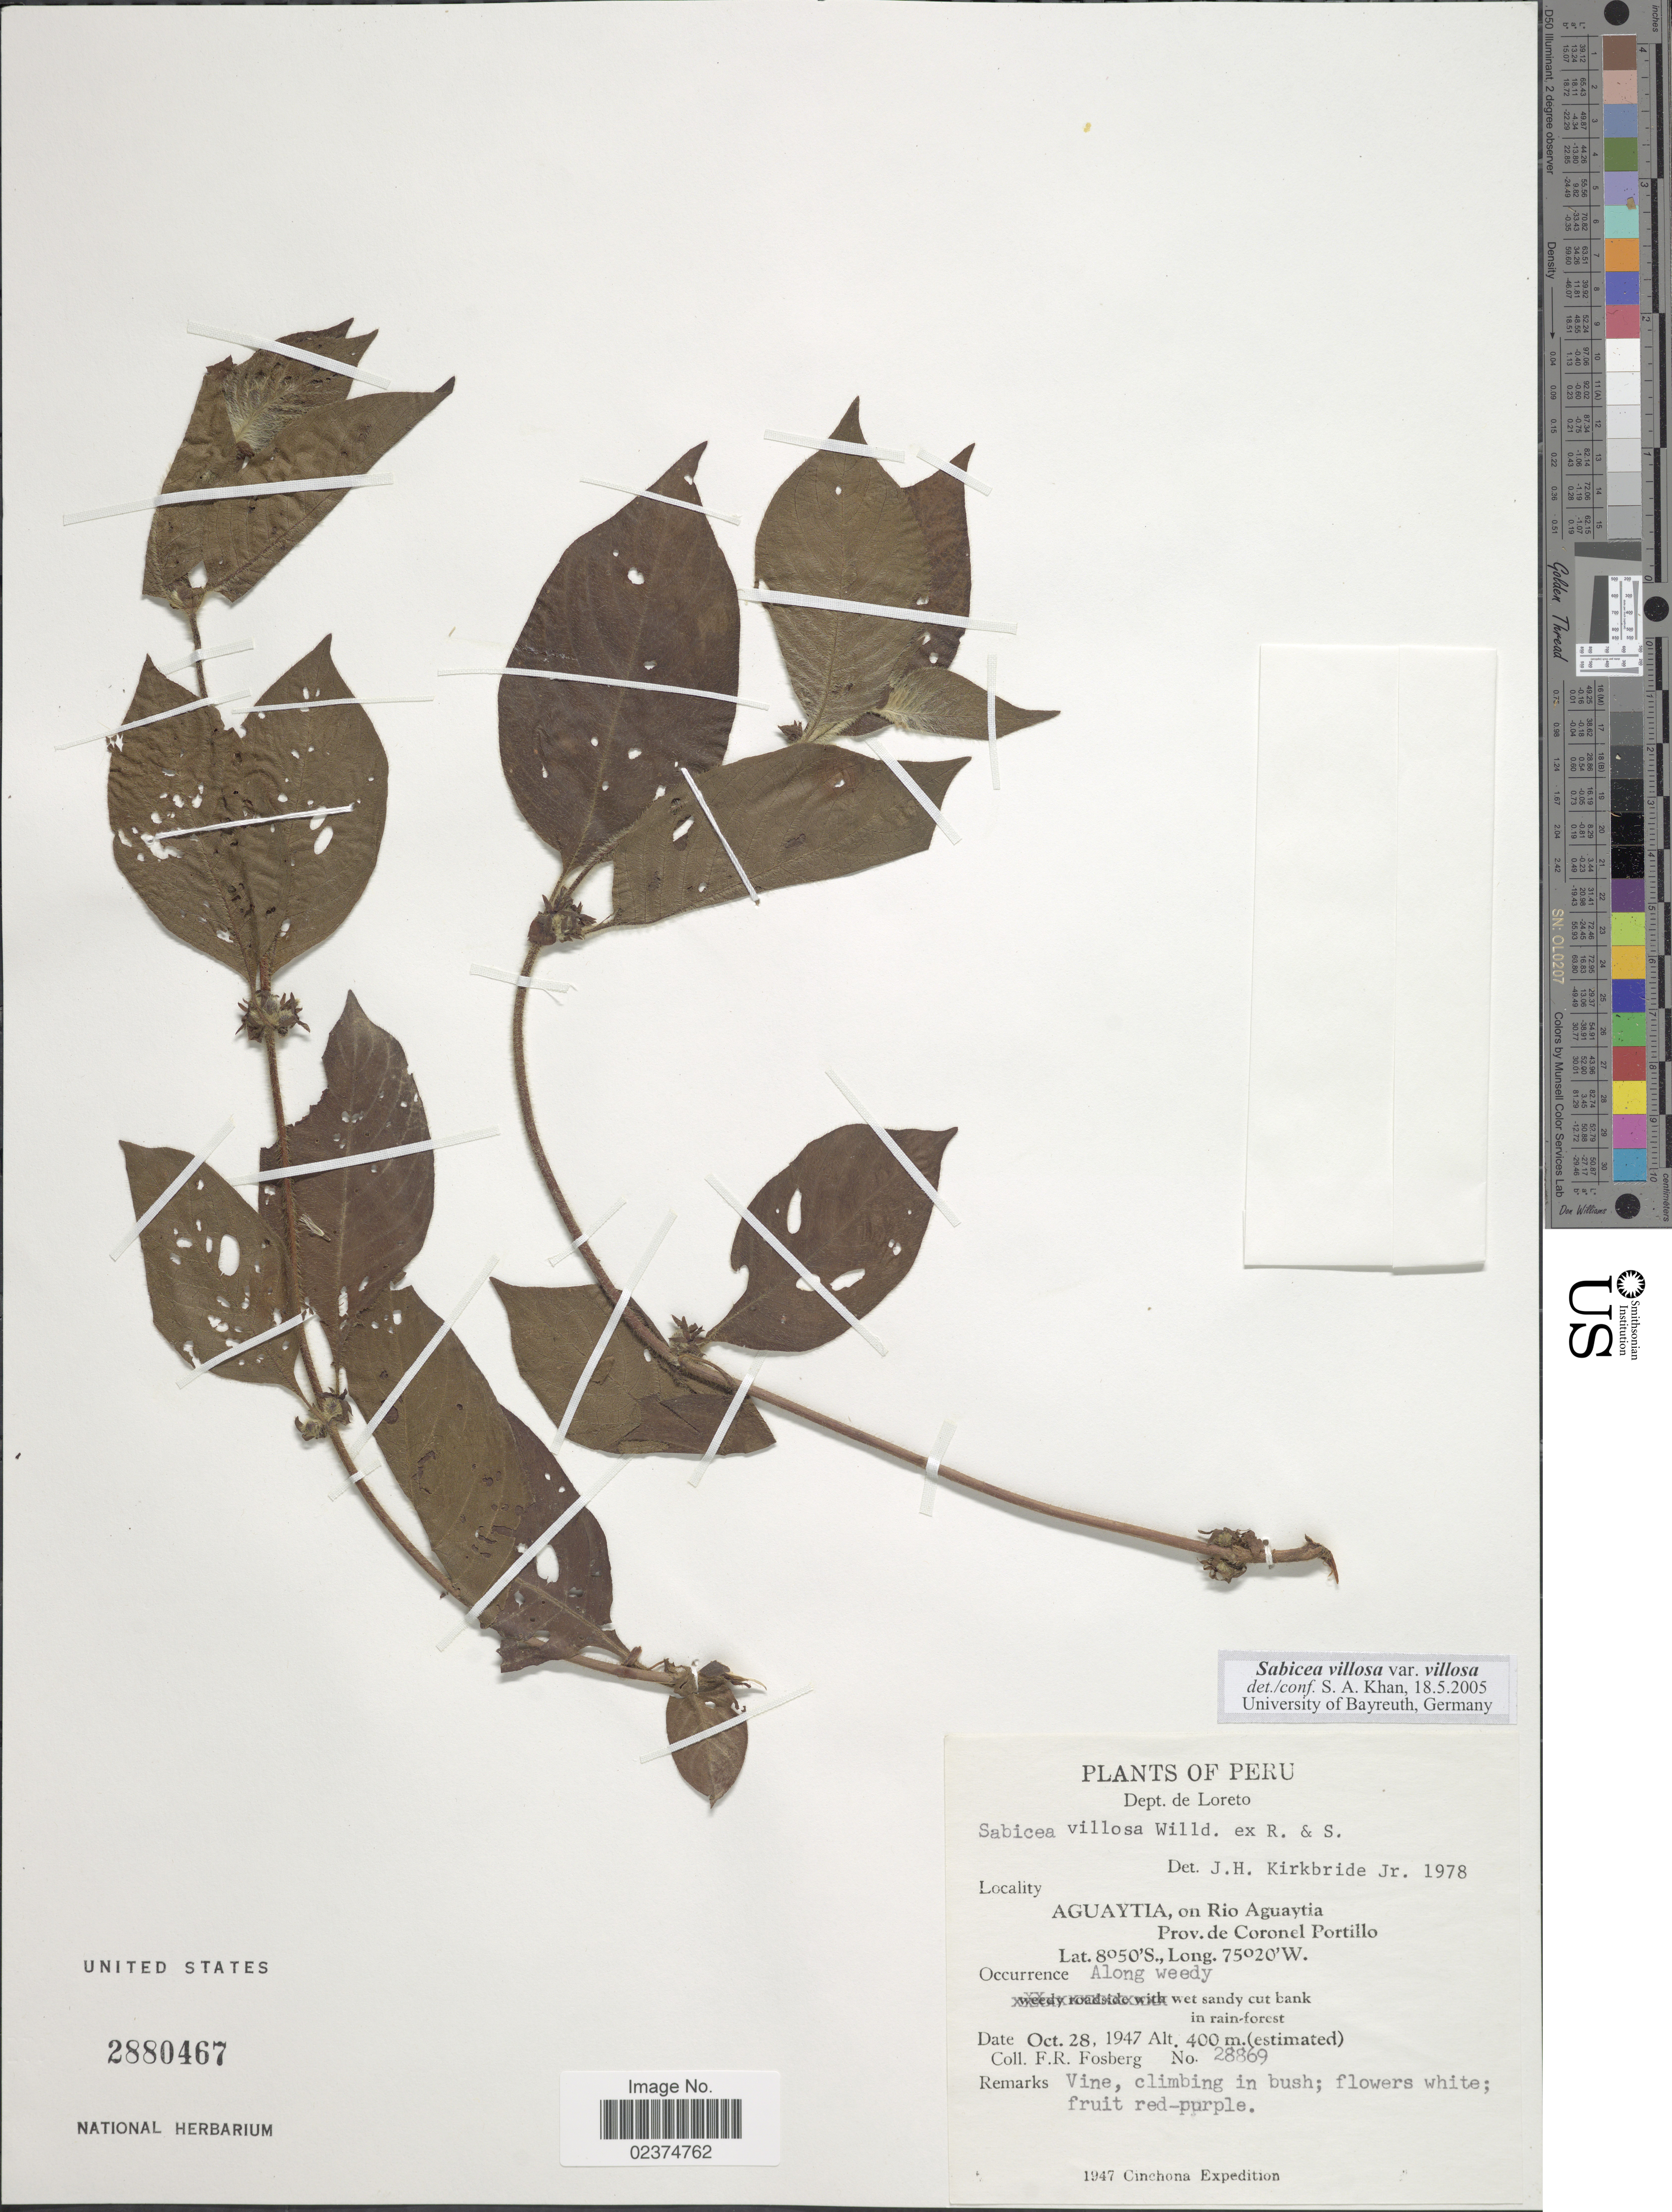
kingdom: Plantae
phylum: Tracheophyta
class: Magnoliopsida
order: Gentianales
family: Rubiaceae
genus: Sabicea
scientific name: Sabicea villosa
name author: Willd. ex Roem. & Schult.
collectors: F. R. Fosberg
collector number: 28869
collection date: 1947-10-28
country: Peru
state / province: Loreto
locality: Dept. de Loreto. Aguaytia, on Rio Aguaytia. Prov. de Coronel Portillo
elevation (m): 400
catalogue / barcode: US 2880467